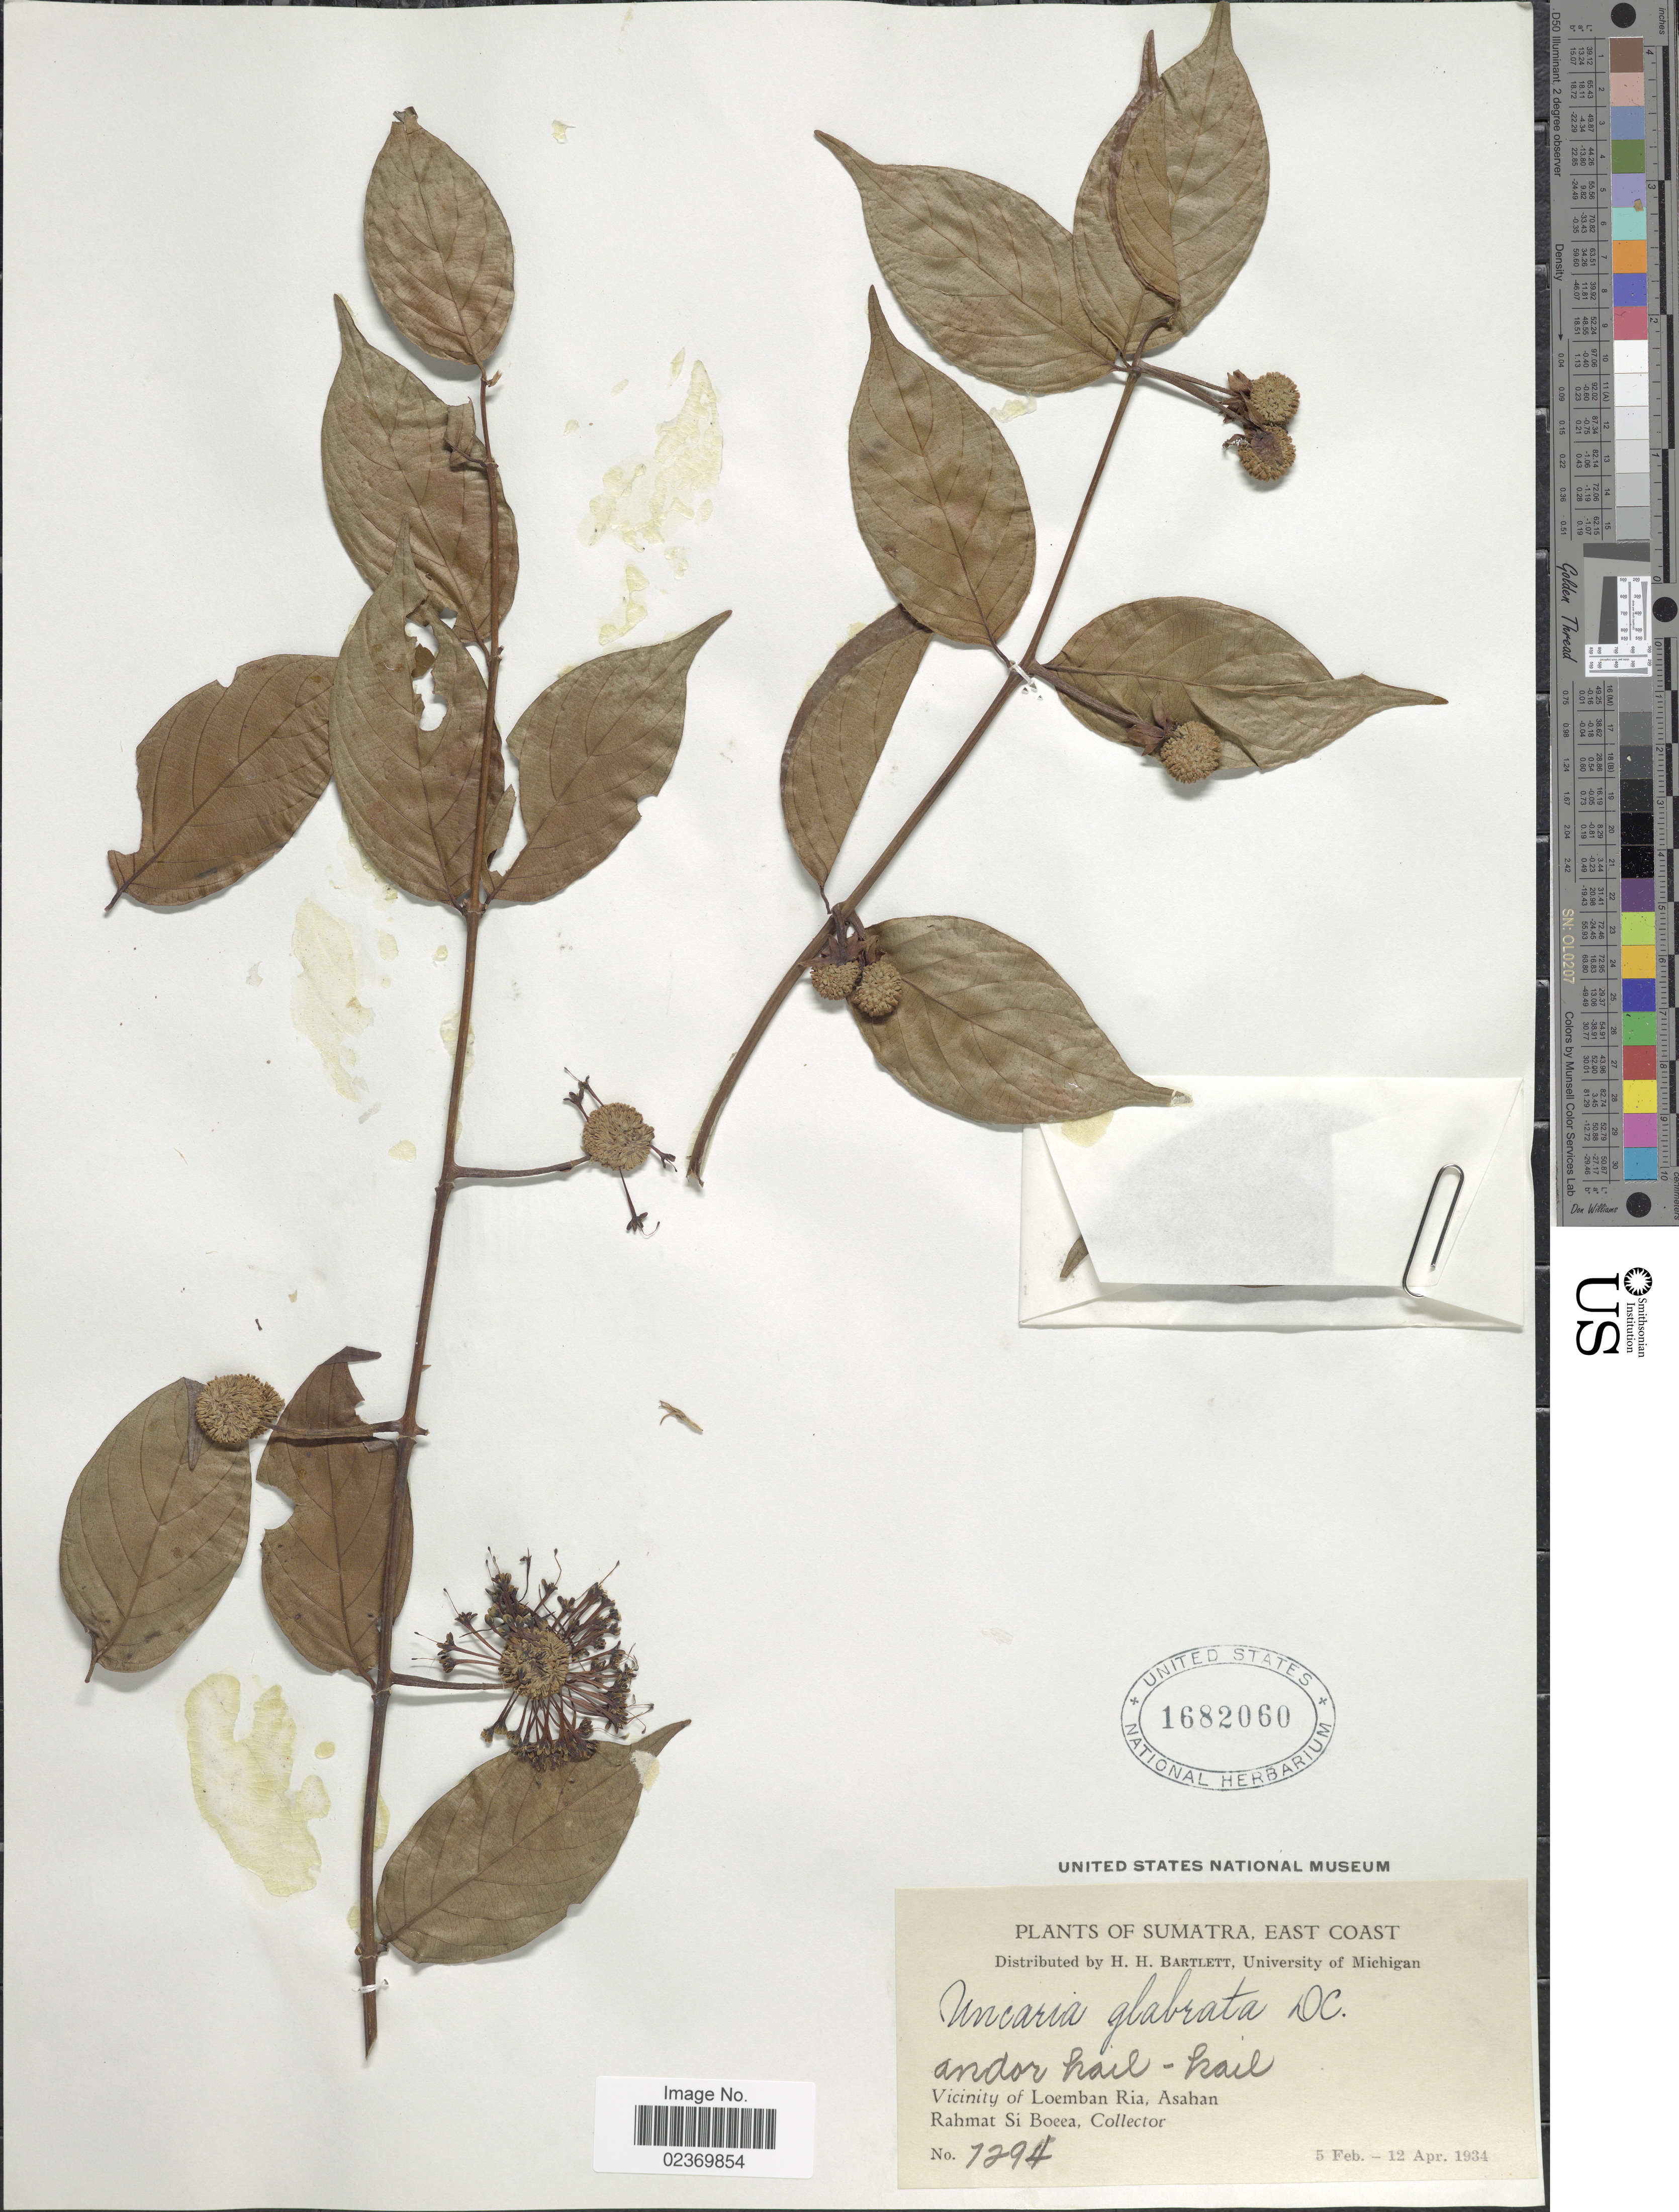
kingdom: Plantae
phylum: Tracheophyta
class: Magnoliopsida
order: Gentianales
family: Rubiaceae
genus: Uncaria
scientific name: Uncaria glabrata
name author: DC.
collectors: Rahmat Si Boeea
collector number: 1294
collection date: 1934-02-05/1934-04-12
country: Indonesia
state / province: Sumatra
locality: East Coast. Vicinity of Loemban Ria, Asahan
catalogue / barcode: US 1682060